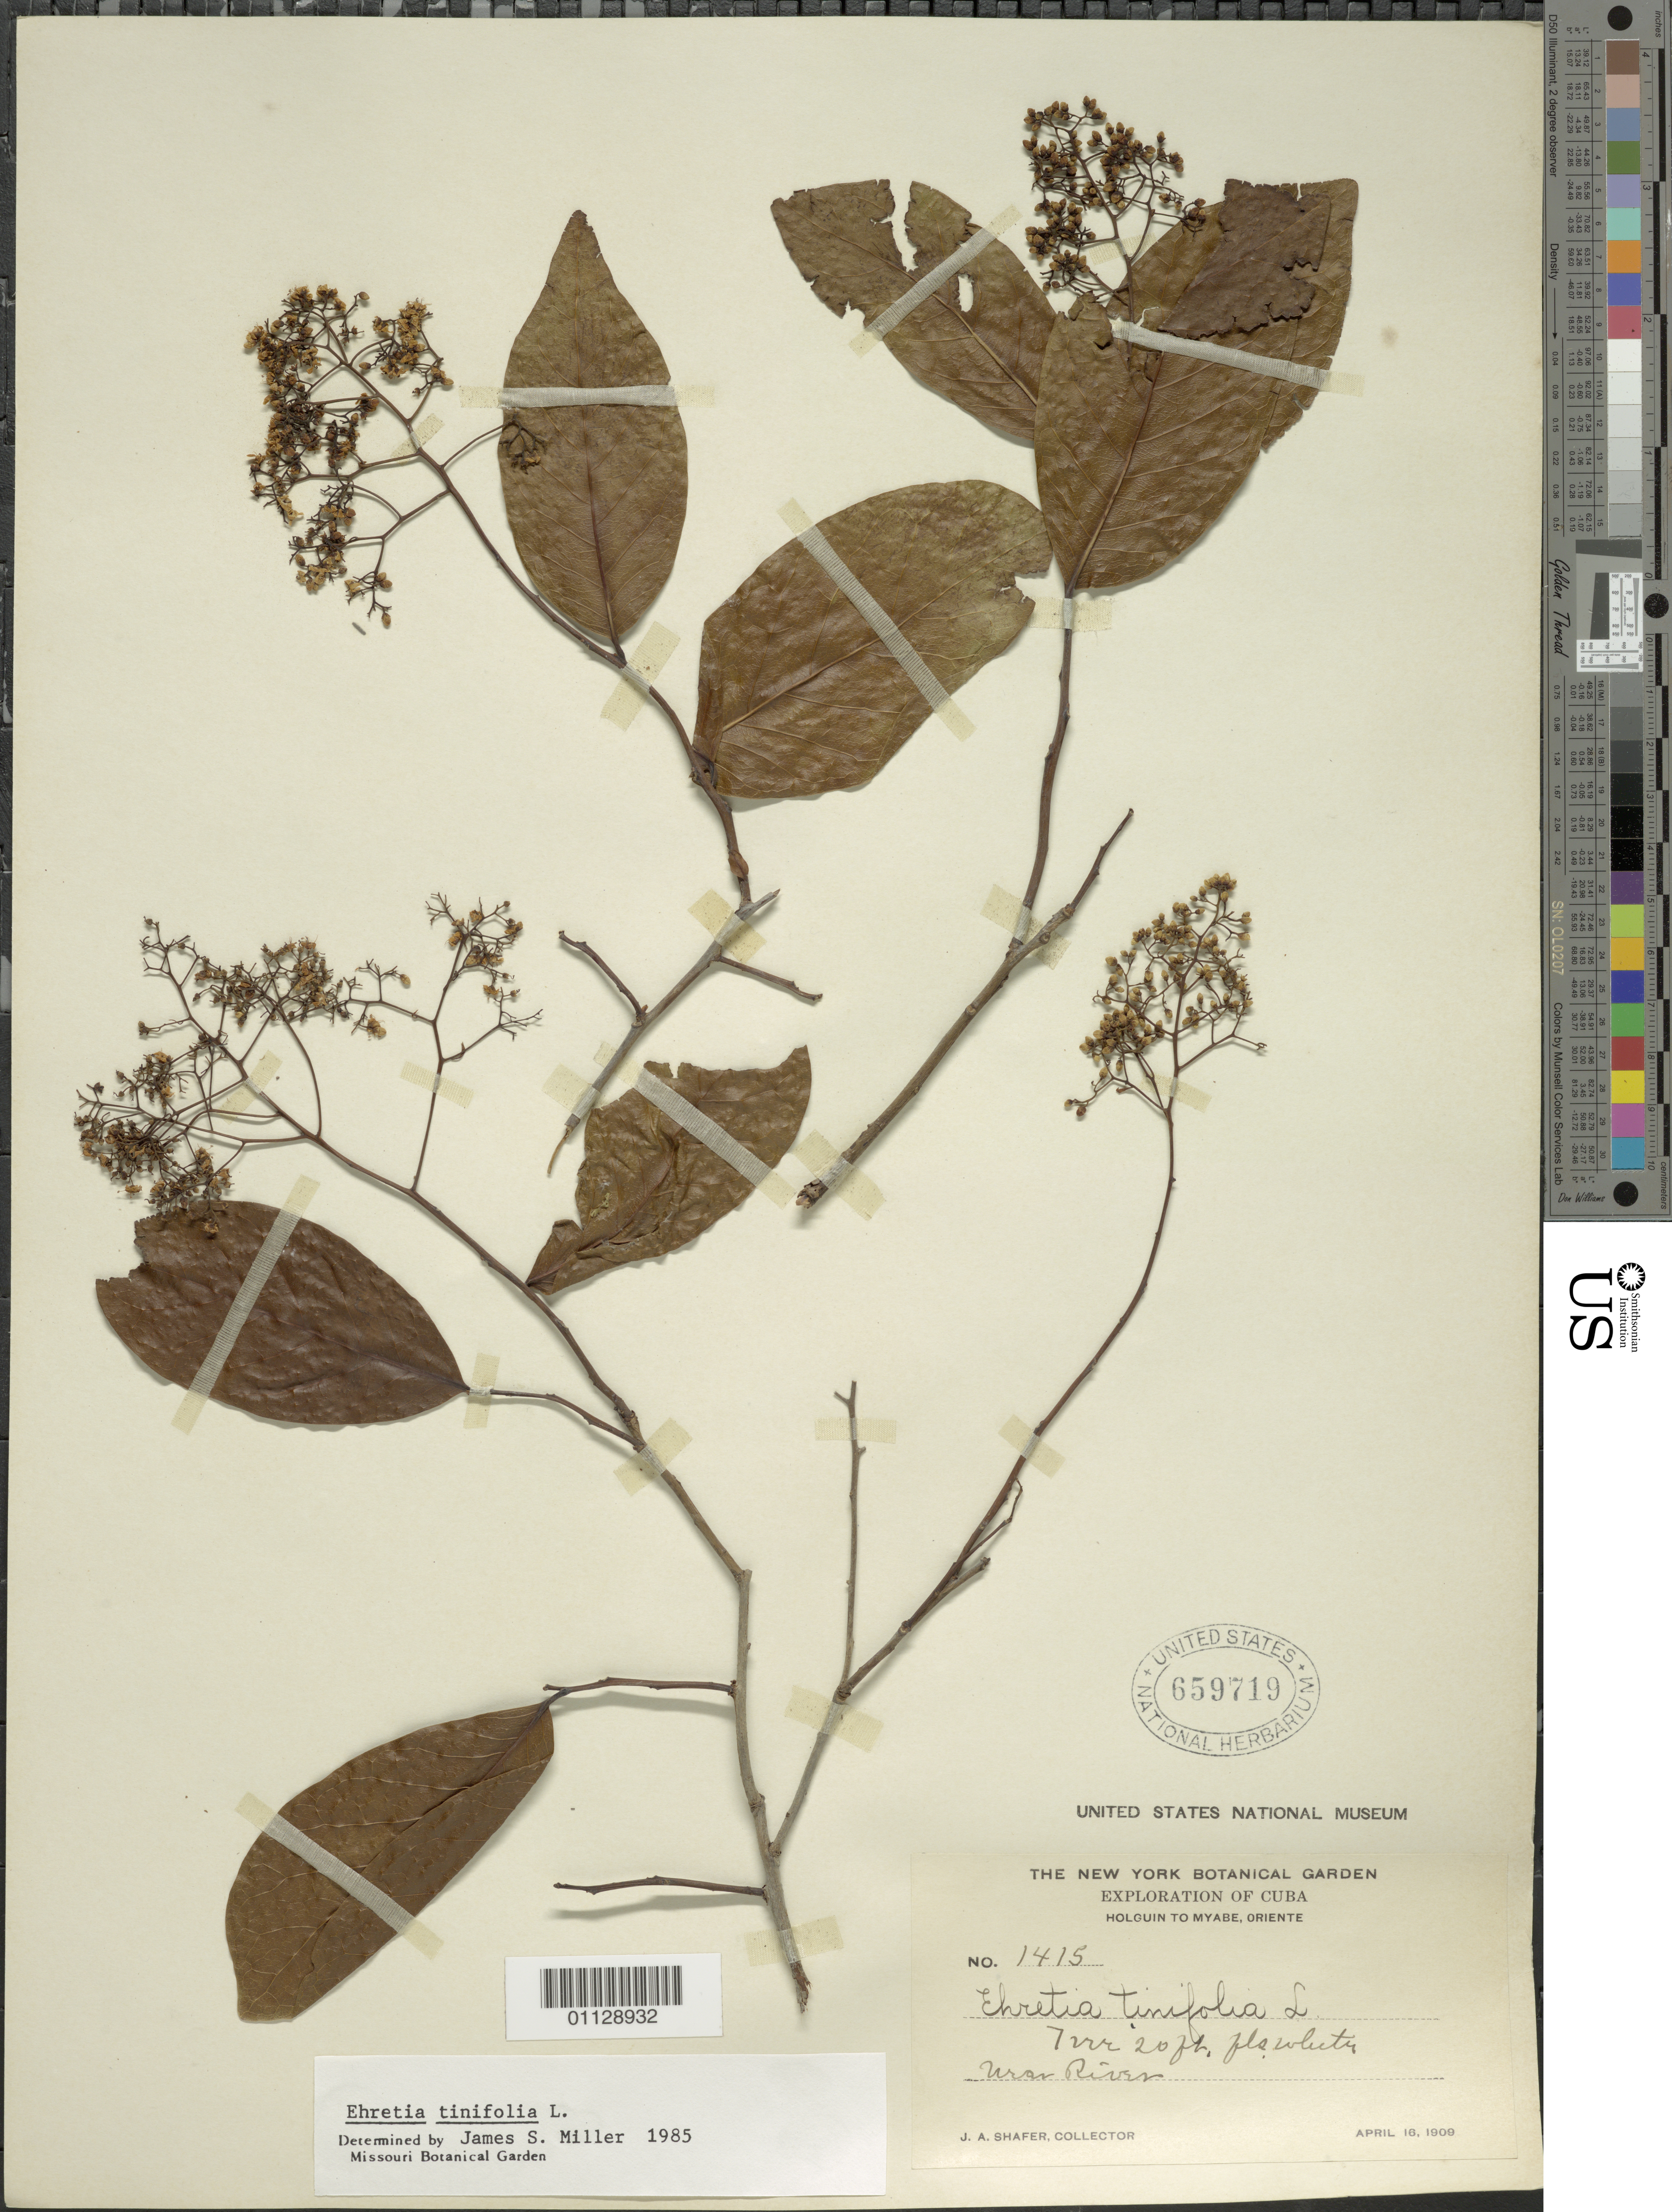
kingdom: Plantae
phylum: Tracheophyta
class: Magnoliopsida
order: Boraginales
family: Ehretiaceae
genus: Ehretia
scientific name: Ehretia tinifolia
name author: L.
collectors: J. A. Shafer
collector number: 1415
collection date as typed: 16 Apr 1909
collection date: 1909-04-16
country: Cuba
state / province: Oriente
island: Cuba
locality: Near River, Holguin to Myabe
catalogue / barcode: US 659719